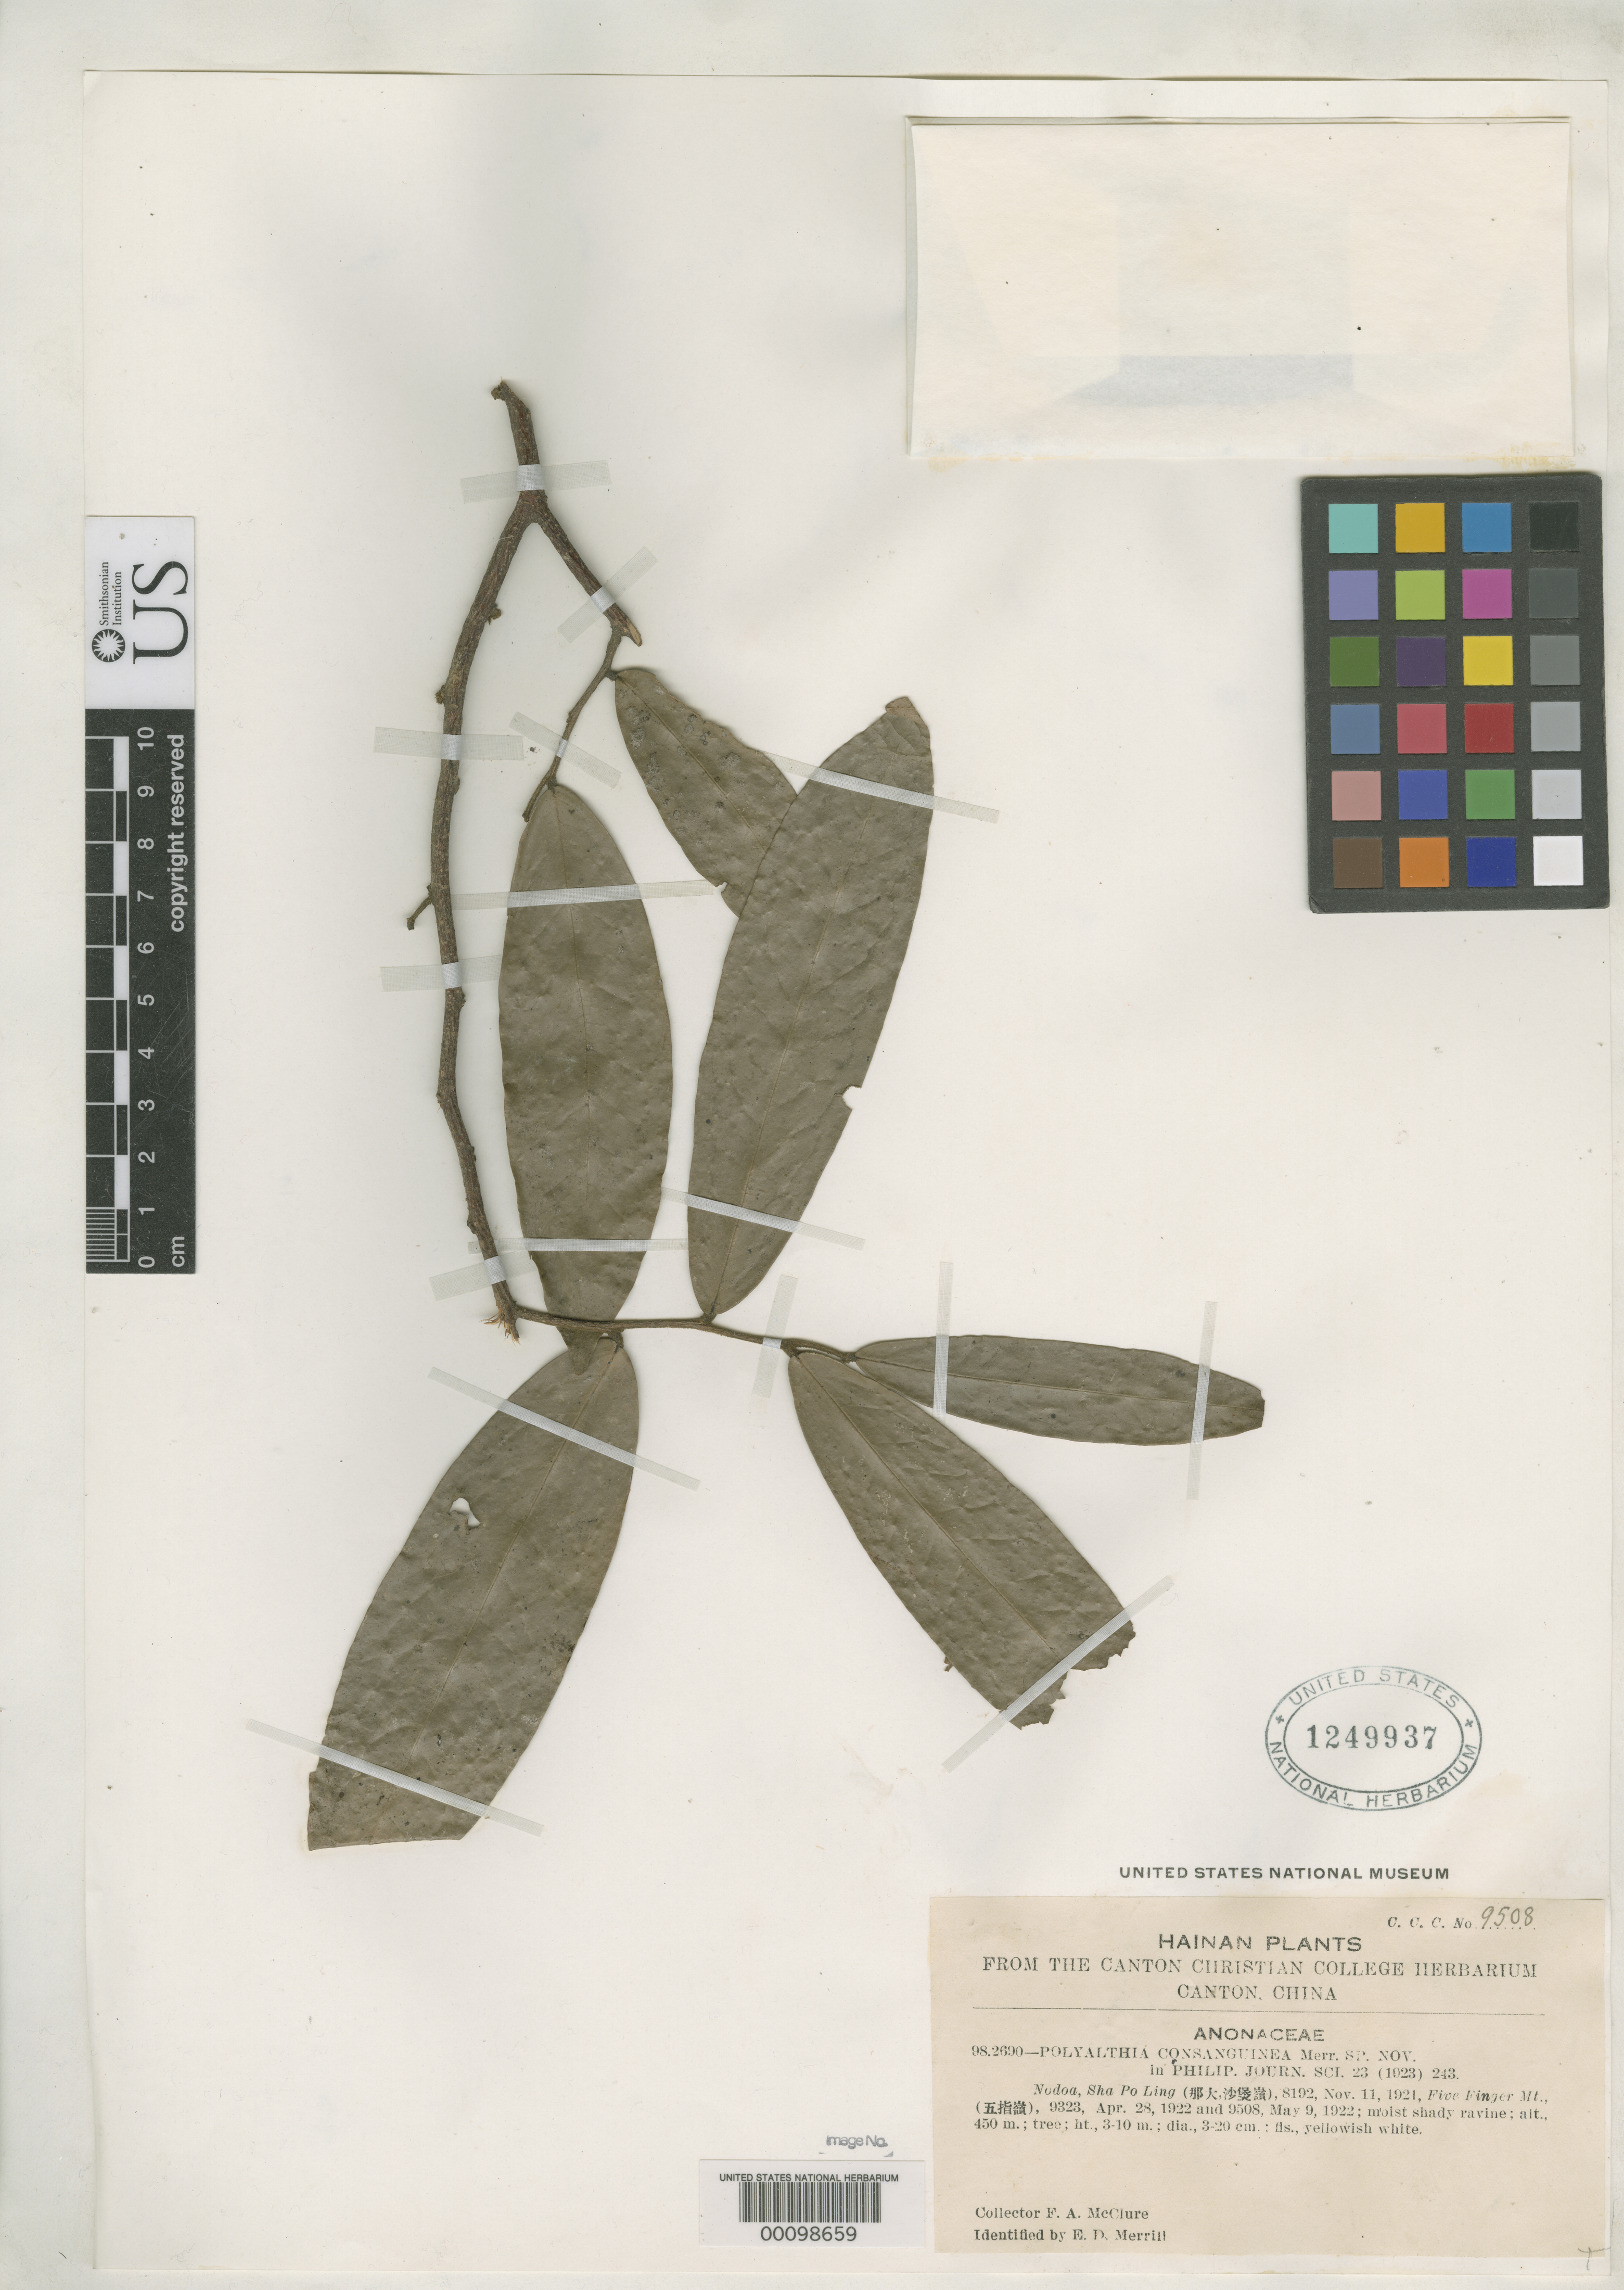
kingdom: Plantae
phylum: Tracheophyta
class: Magnoliopsida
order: Magnoliales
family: Annonaceae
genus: Polyalthia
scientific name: Polyalthia consanguinea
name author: Merr.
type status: Type Collection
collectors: F. A. McClure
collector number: C.C.C. 9508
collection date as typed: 09 May 1922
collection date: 1922-05-09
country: China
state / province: Hainan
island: Hainan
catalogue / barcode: US 1249937